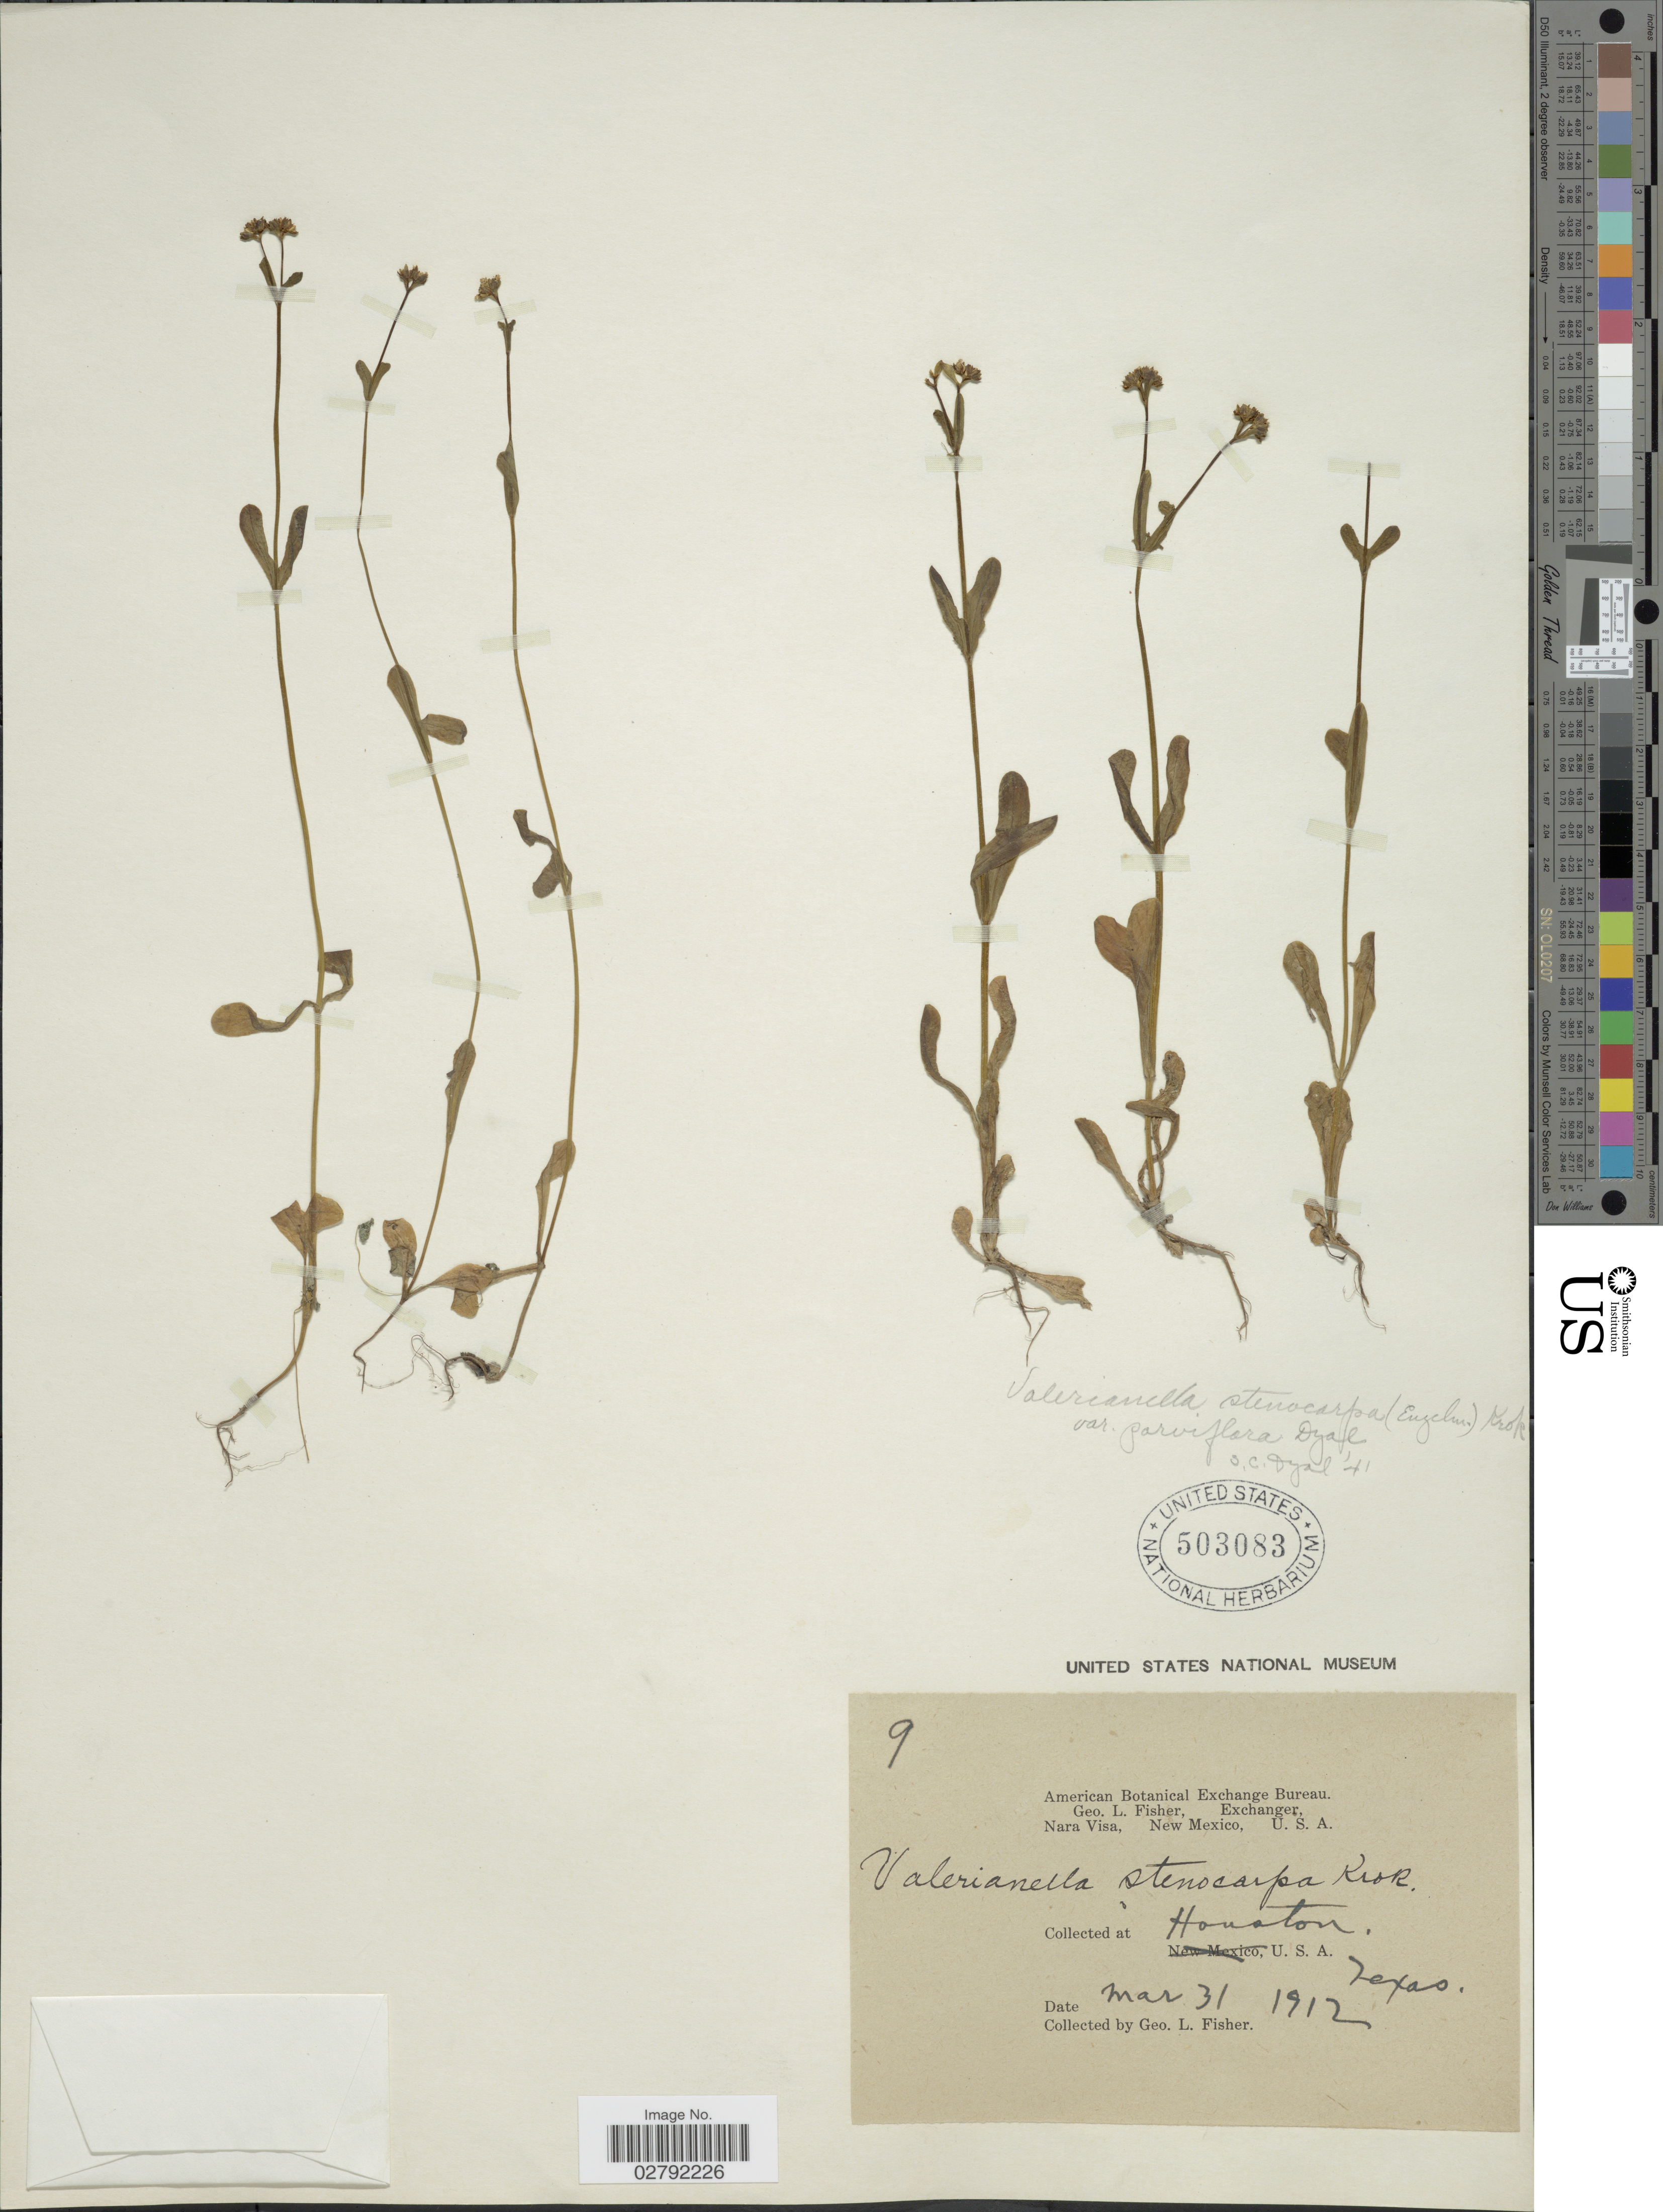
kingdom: Plantae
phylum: Tracheophyta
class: Magnoliopsida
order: Dipsacales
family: Caprifoliaceae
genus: Valerianella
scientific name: Valerianella stenocarpa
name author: (Engelm. ex A. Gray) Krok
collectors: G. L. Fisher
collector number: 9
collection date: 1912-03-31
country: United States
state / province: Texas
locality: Houston.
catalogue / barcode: US 503083